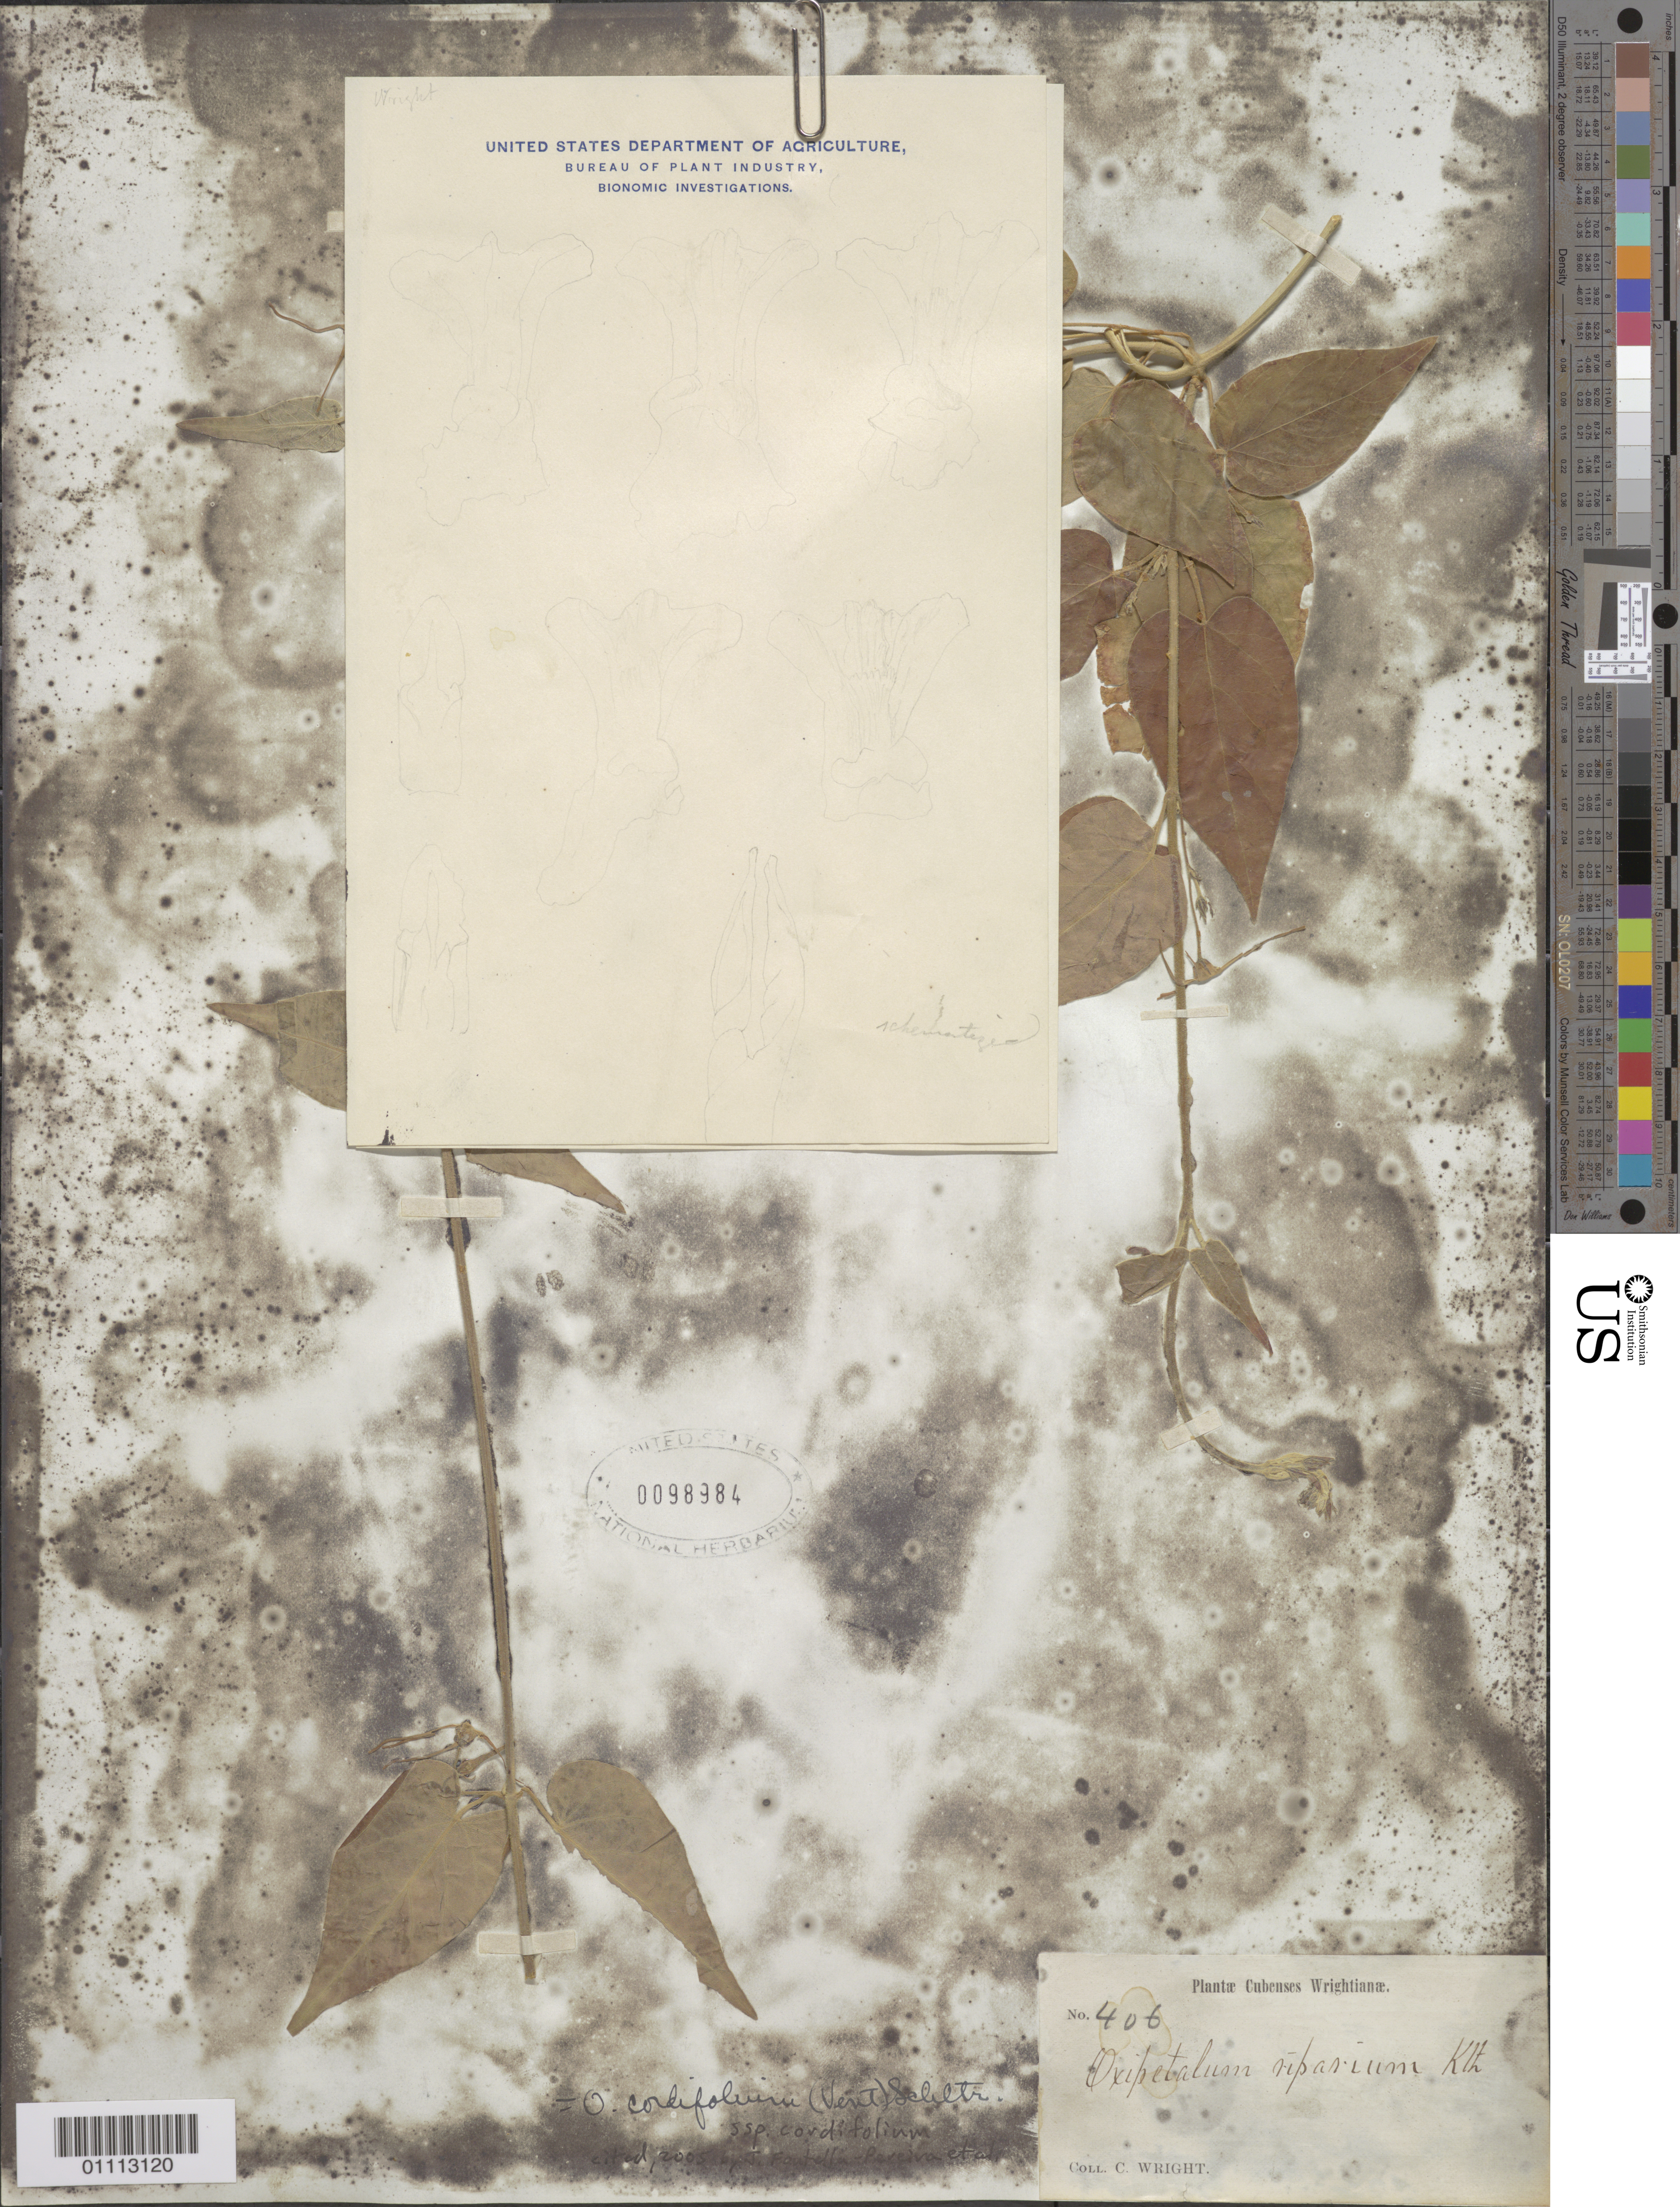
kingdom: Plantae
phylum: Tracheophyta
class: Magnoliopsida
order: Gentianales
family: Apocynaceae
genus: Oxypetalum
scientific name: Oxypetalum cordifolium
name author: (Vent.) Schltr.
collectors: C. Wright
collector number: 406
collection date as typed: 1800 to 1899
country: Cuba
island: Cuba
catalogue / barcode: US 98984